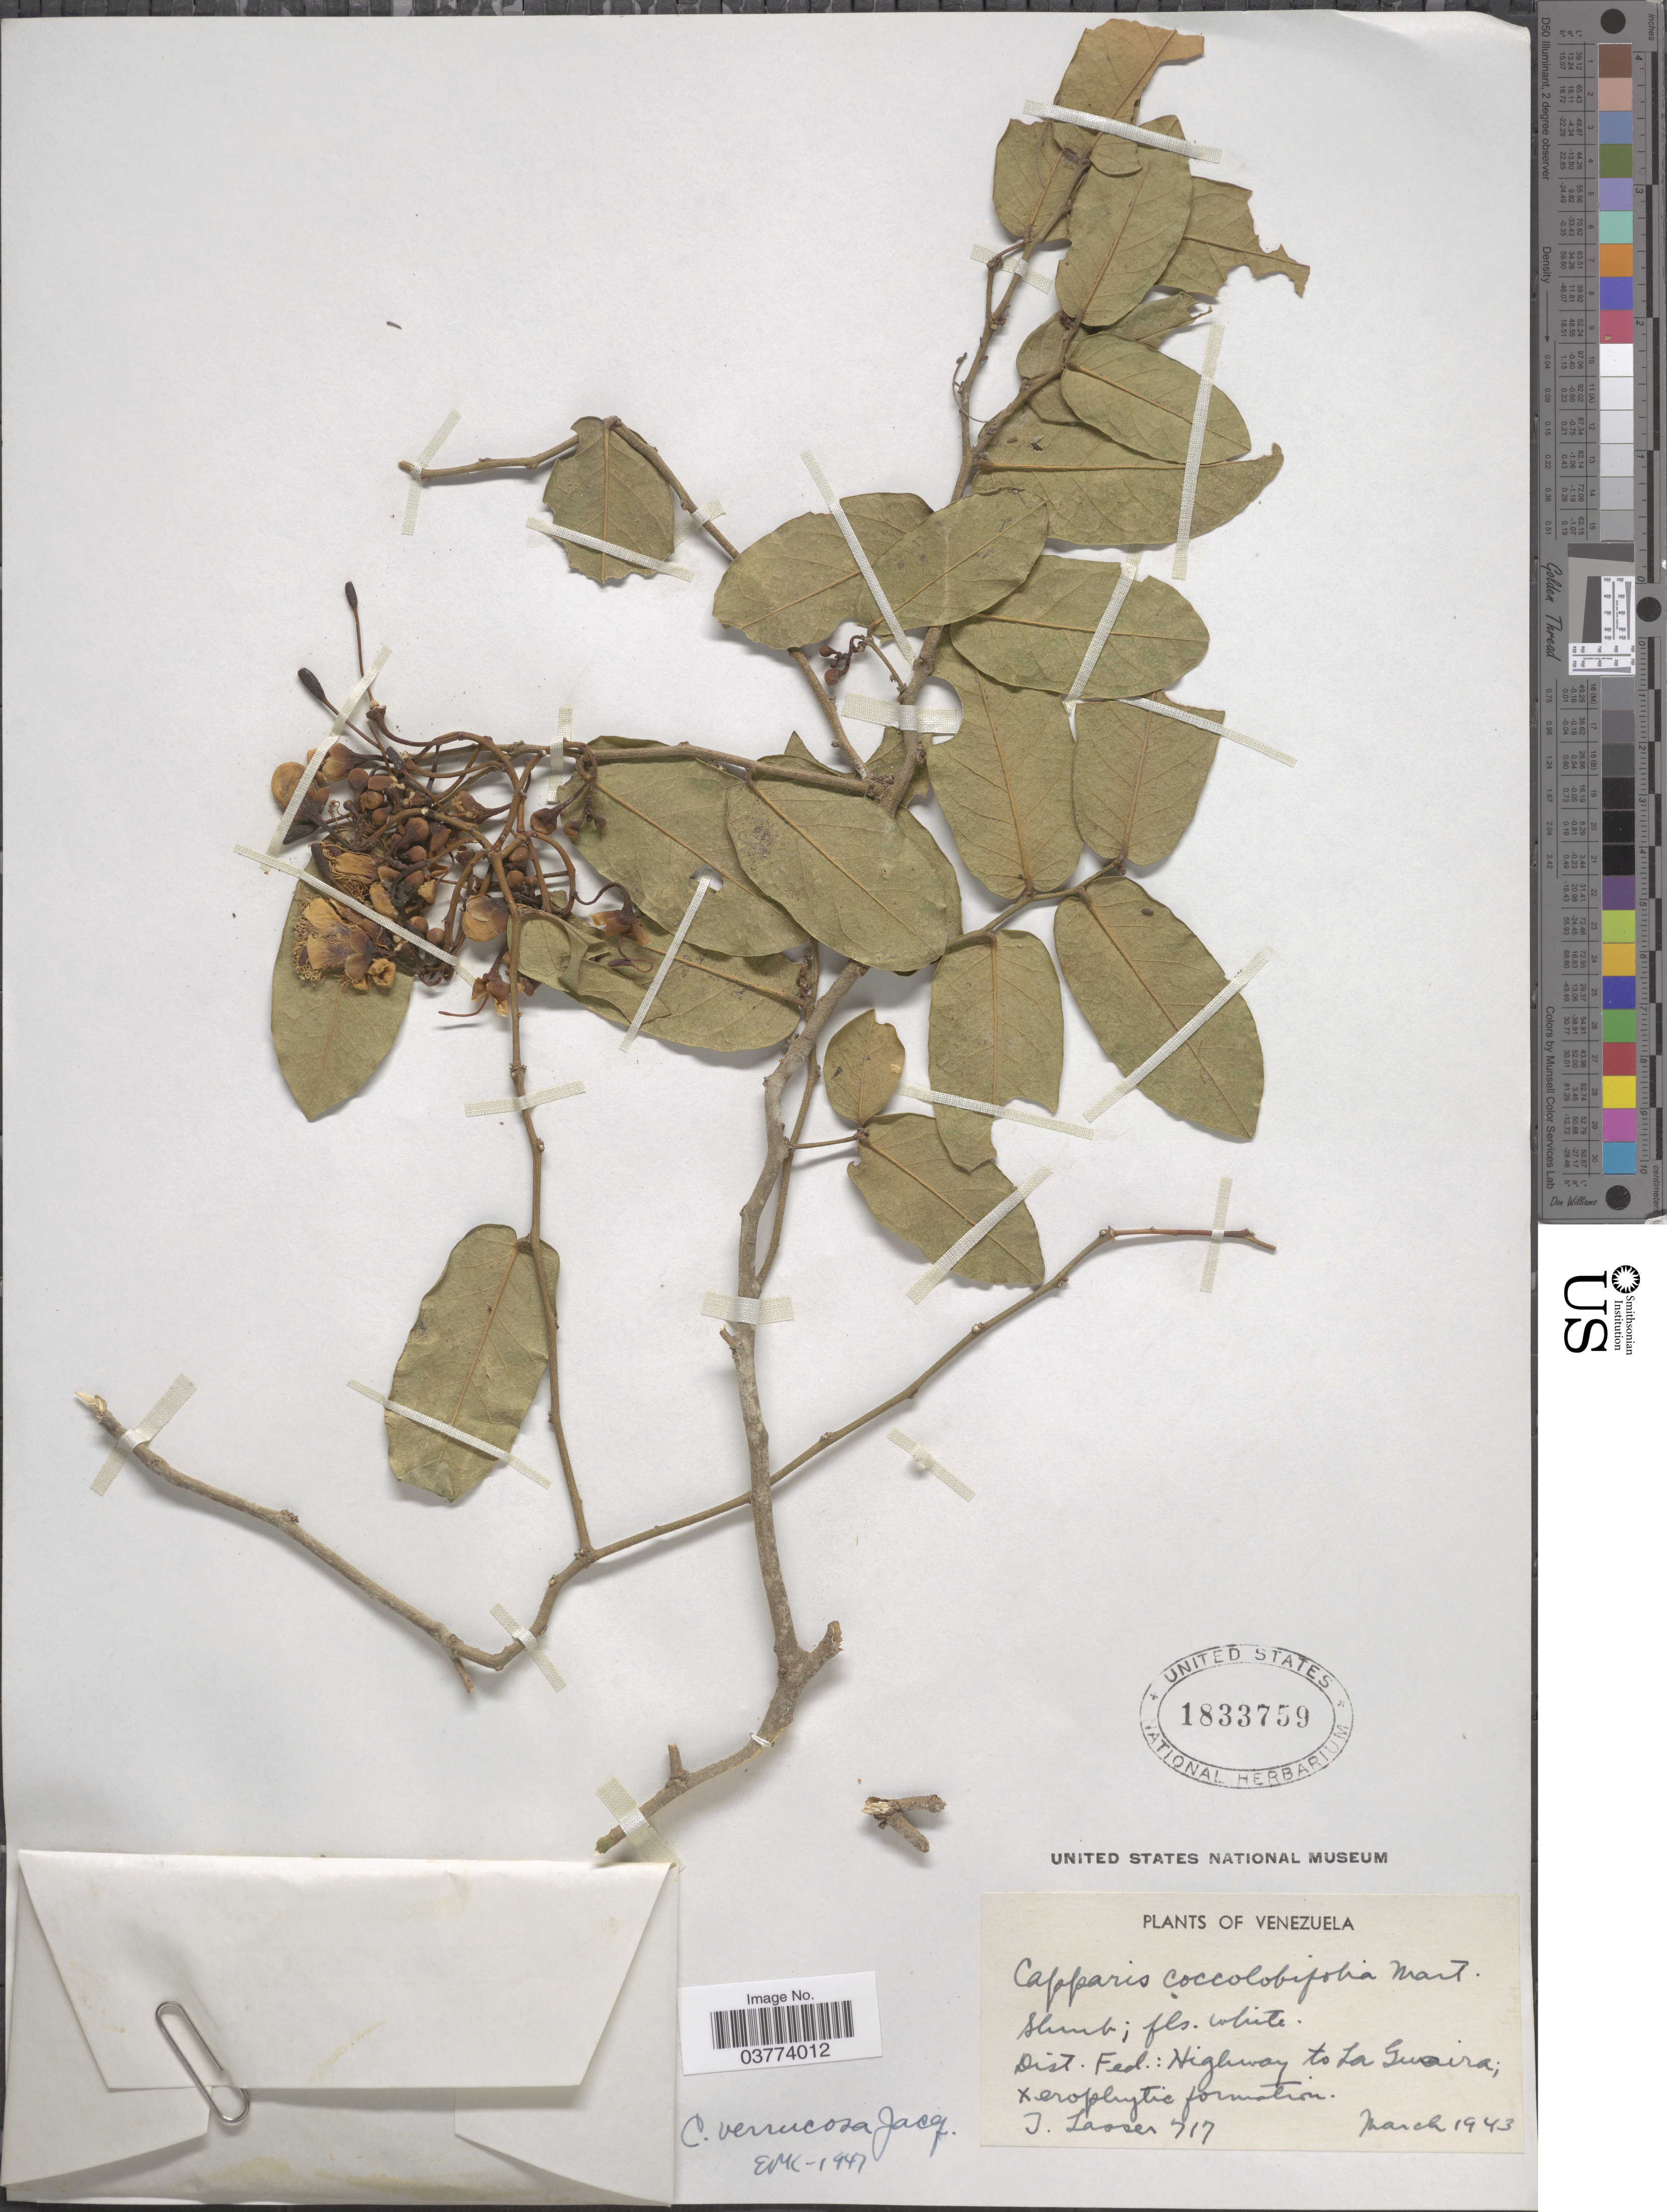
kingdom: Plantae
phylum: Tracheophyta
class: Magnoliopsida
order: Brassicales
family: Capparaceae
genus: Cynophalla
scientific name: Cynophalla verrucosa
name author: (Jacq.) J. Presl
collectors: T. Lasser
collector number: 717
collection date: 1943-03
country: Venezuela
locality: Dist. Fed.: Highway to La Guaira.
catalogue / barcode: US 1833759